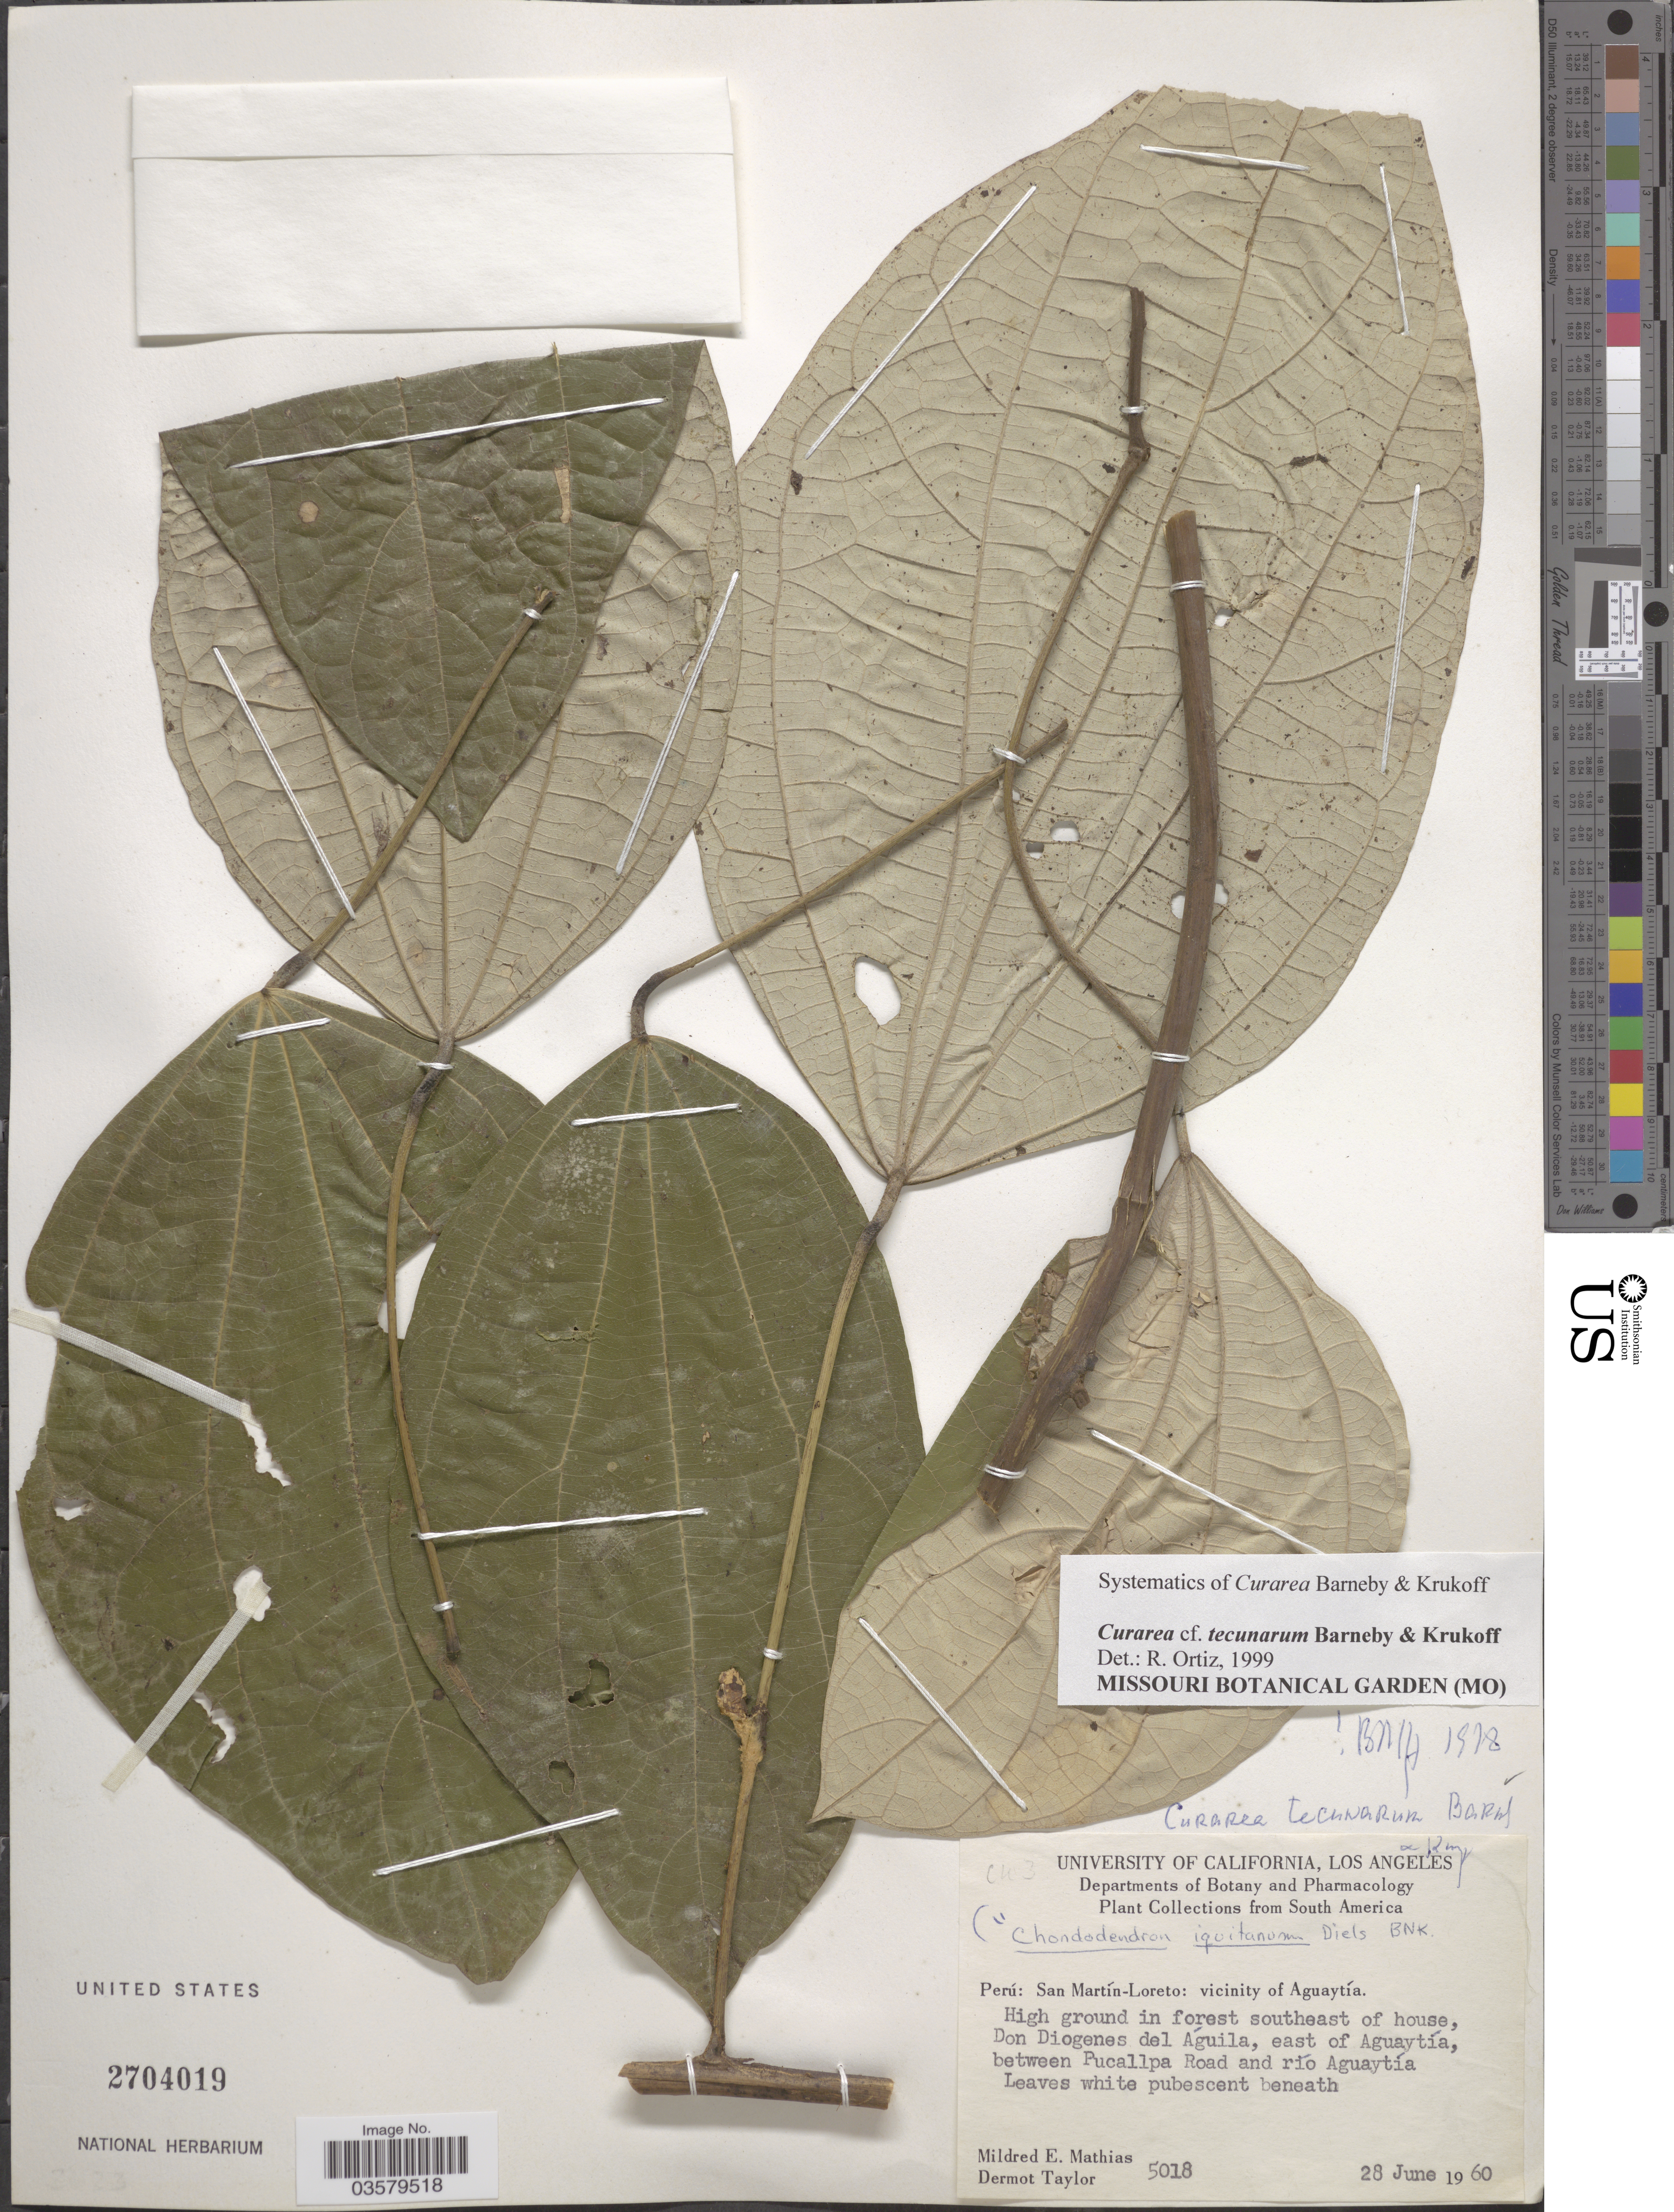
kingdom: Plantae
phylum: Tracheophyta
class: Magnoliopsida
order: Ranunculales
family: Menispermaceae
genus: Curarea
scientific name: Curarea tecunarum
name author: Barneby & Krukoff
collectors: M. E. Mathias & D. Taylor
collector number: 5018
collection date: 1960-06-28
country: Peru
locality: San Martín-Loreto: vicinity of Aguaytía. High ground in forest southeast of house, Don Diogenes del Águila, east of Aguaytía, between Pucallpa Road and río Aguaytía.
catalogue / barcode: US 2704019